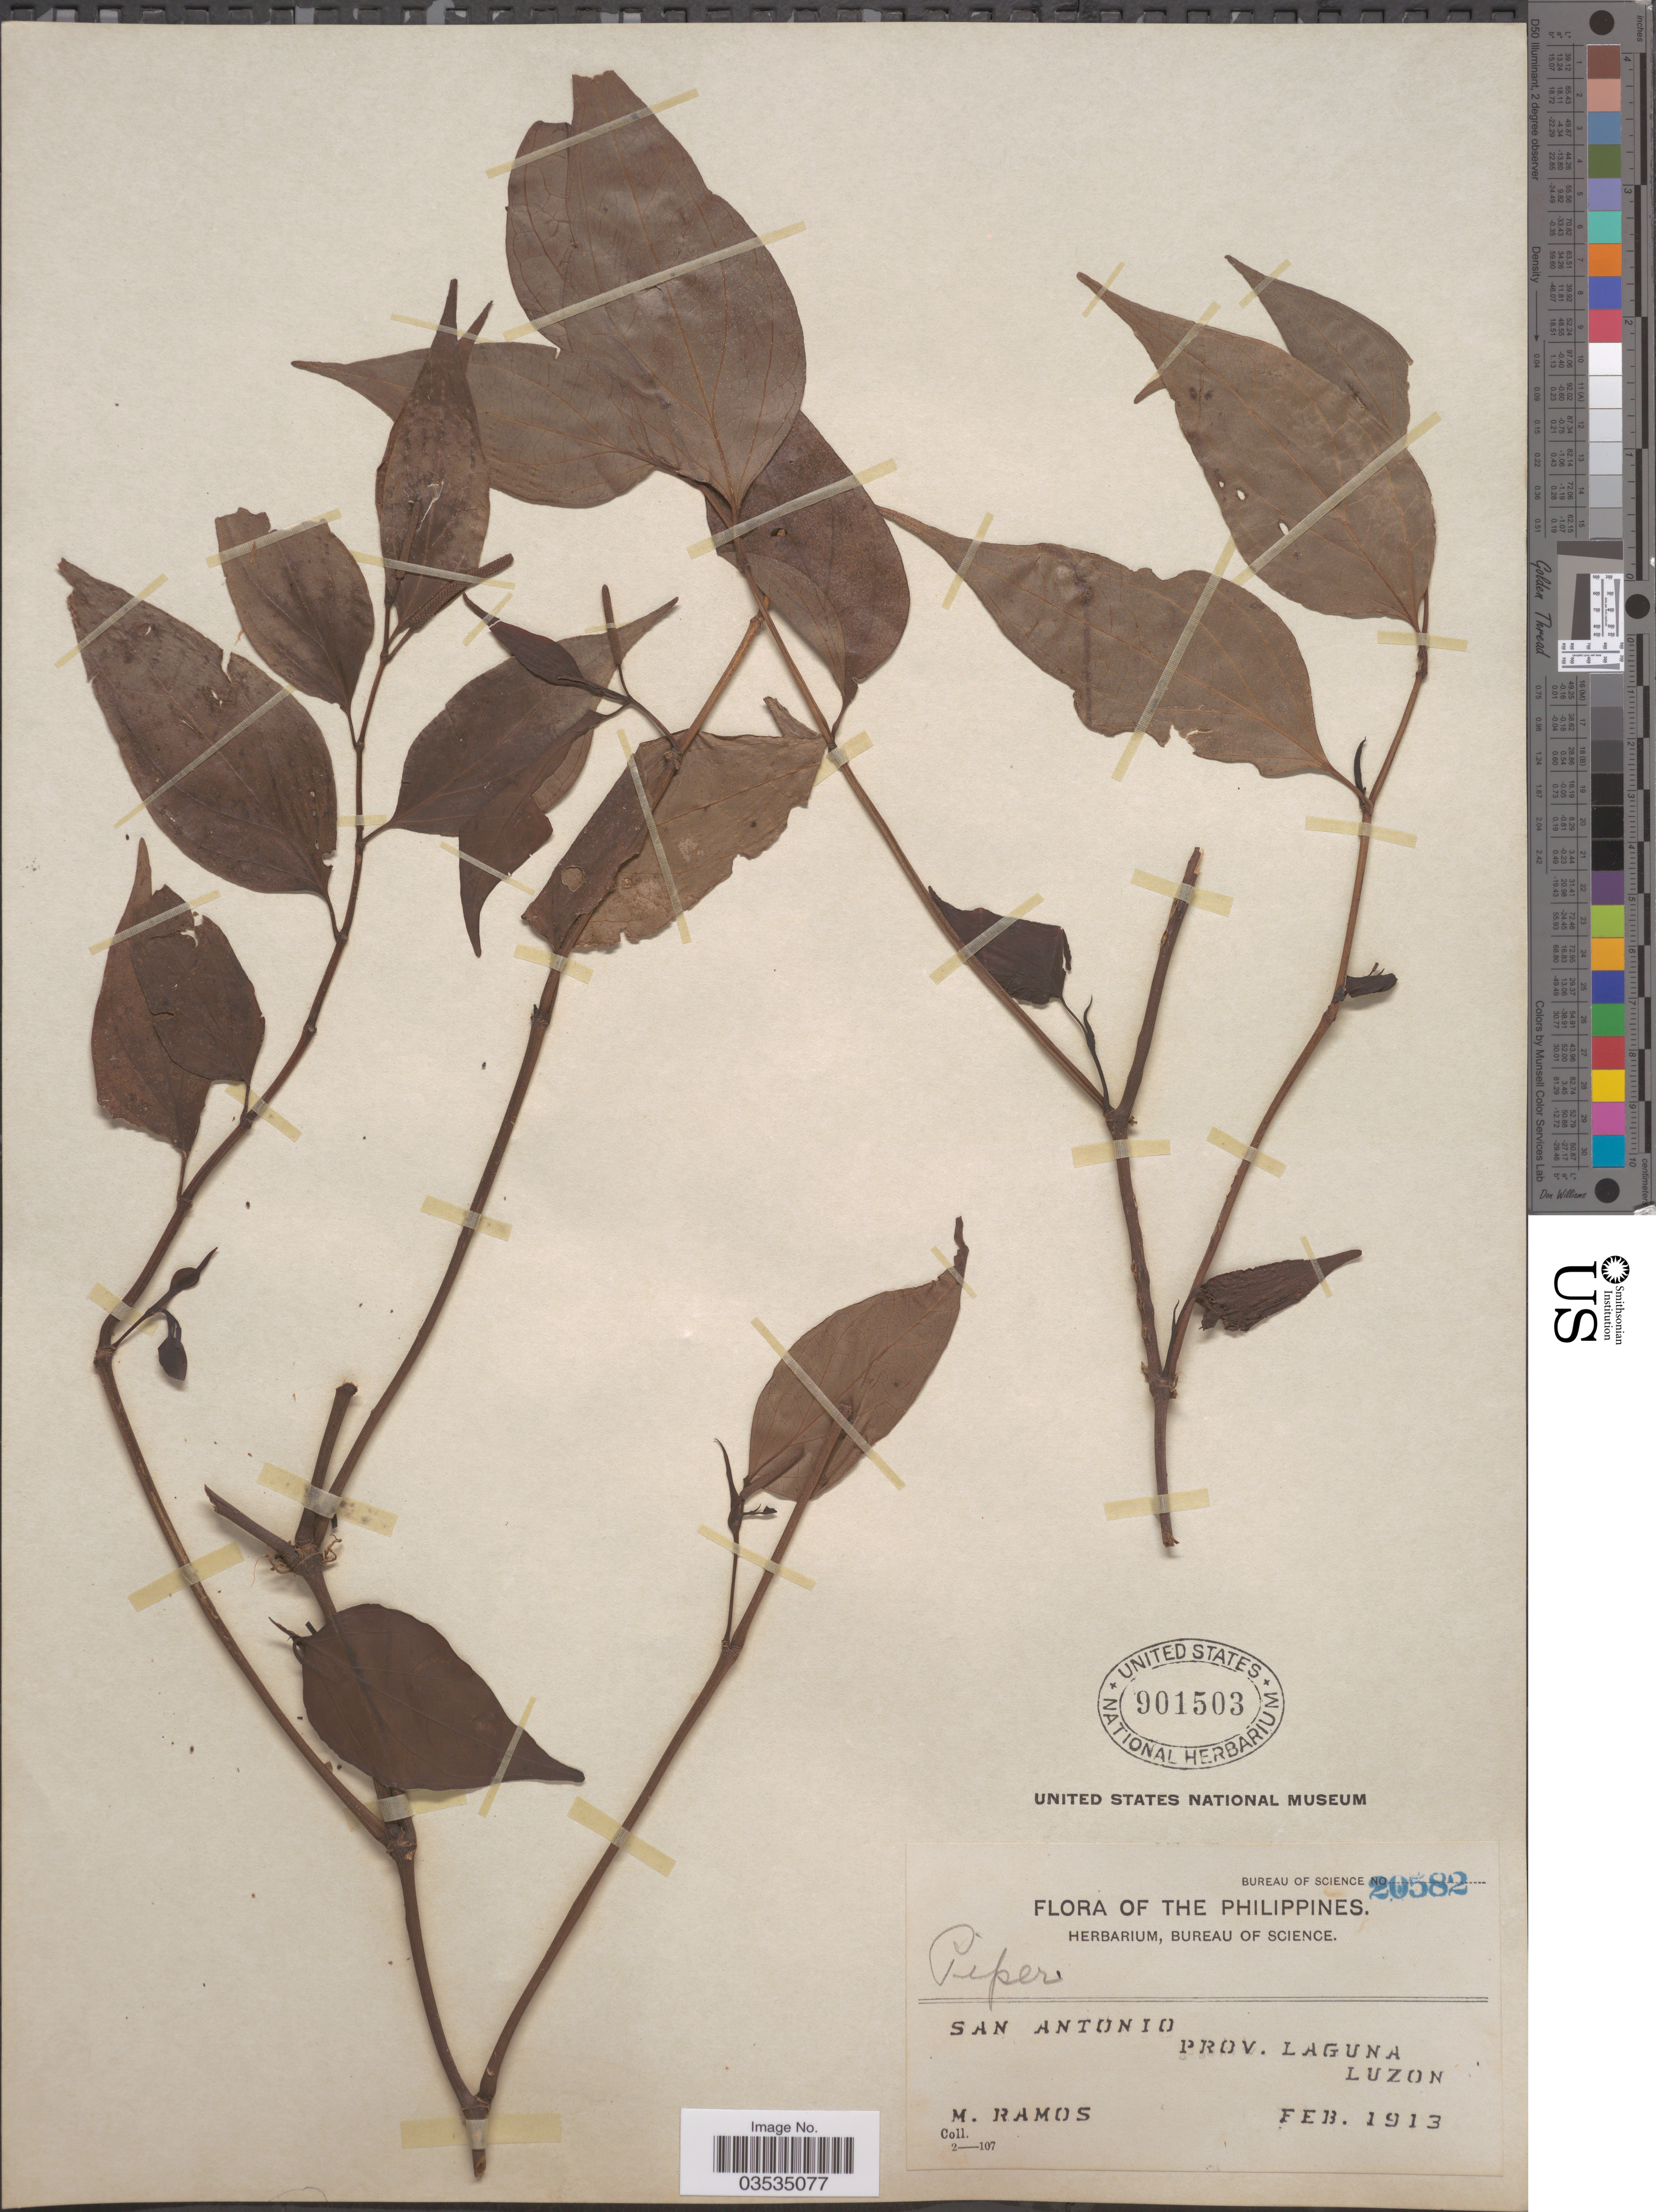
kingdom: Plantae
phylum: Tracheophyta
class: Magnoliopsida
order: Piperales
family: Piperaceae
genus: Piper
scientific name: Piper sp.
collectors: M. Ramos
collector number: Bureau of Science 20582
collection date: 1913-02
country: Philippines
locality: San Antonio, Prov. Laguna, Luzon.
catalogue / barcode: US 901503